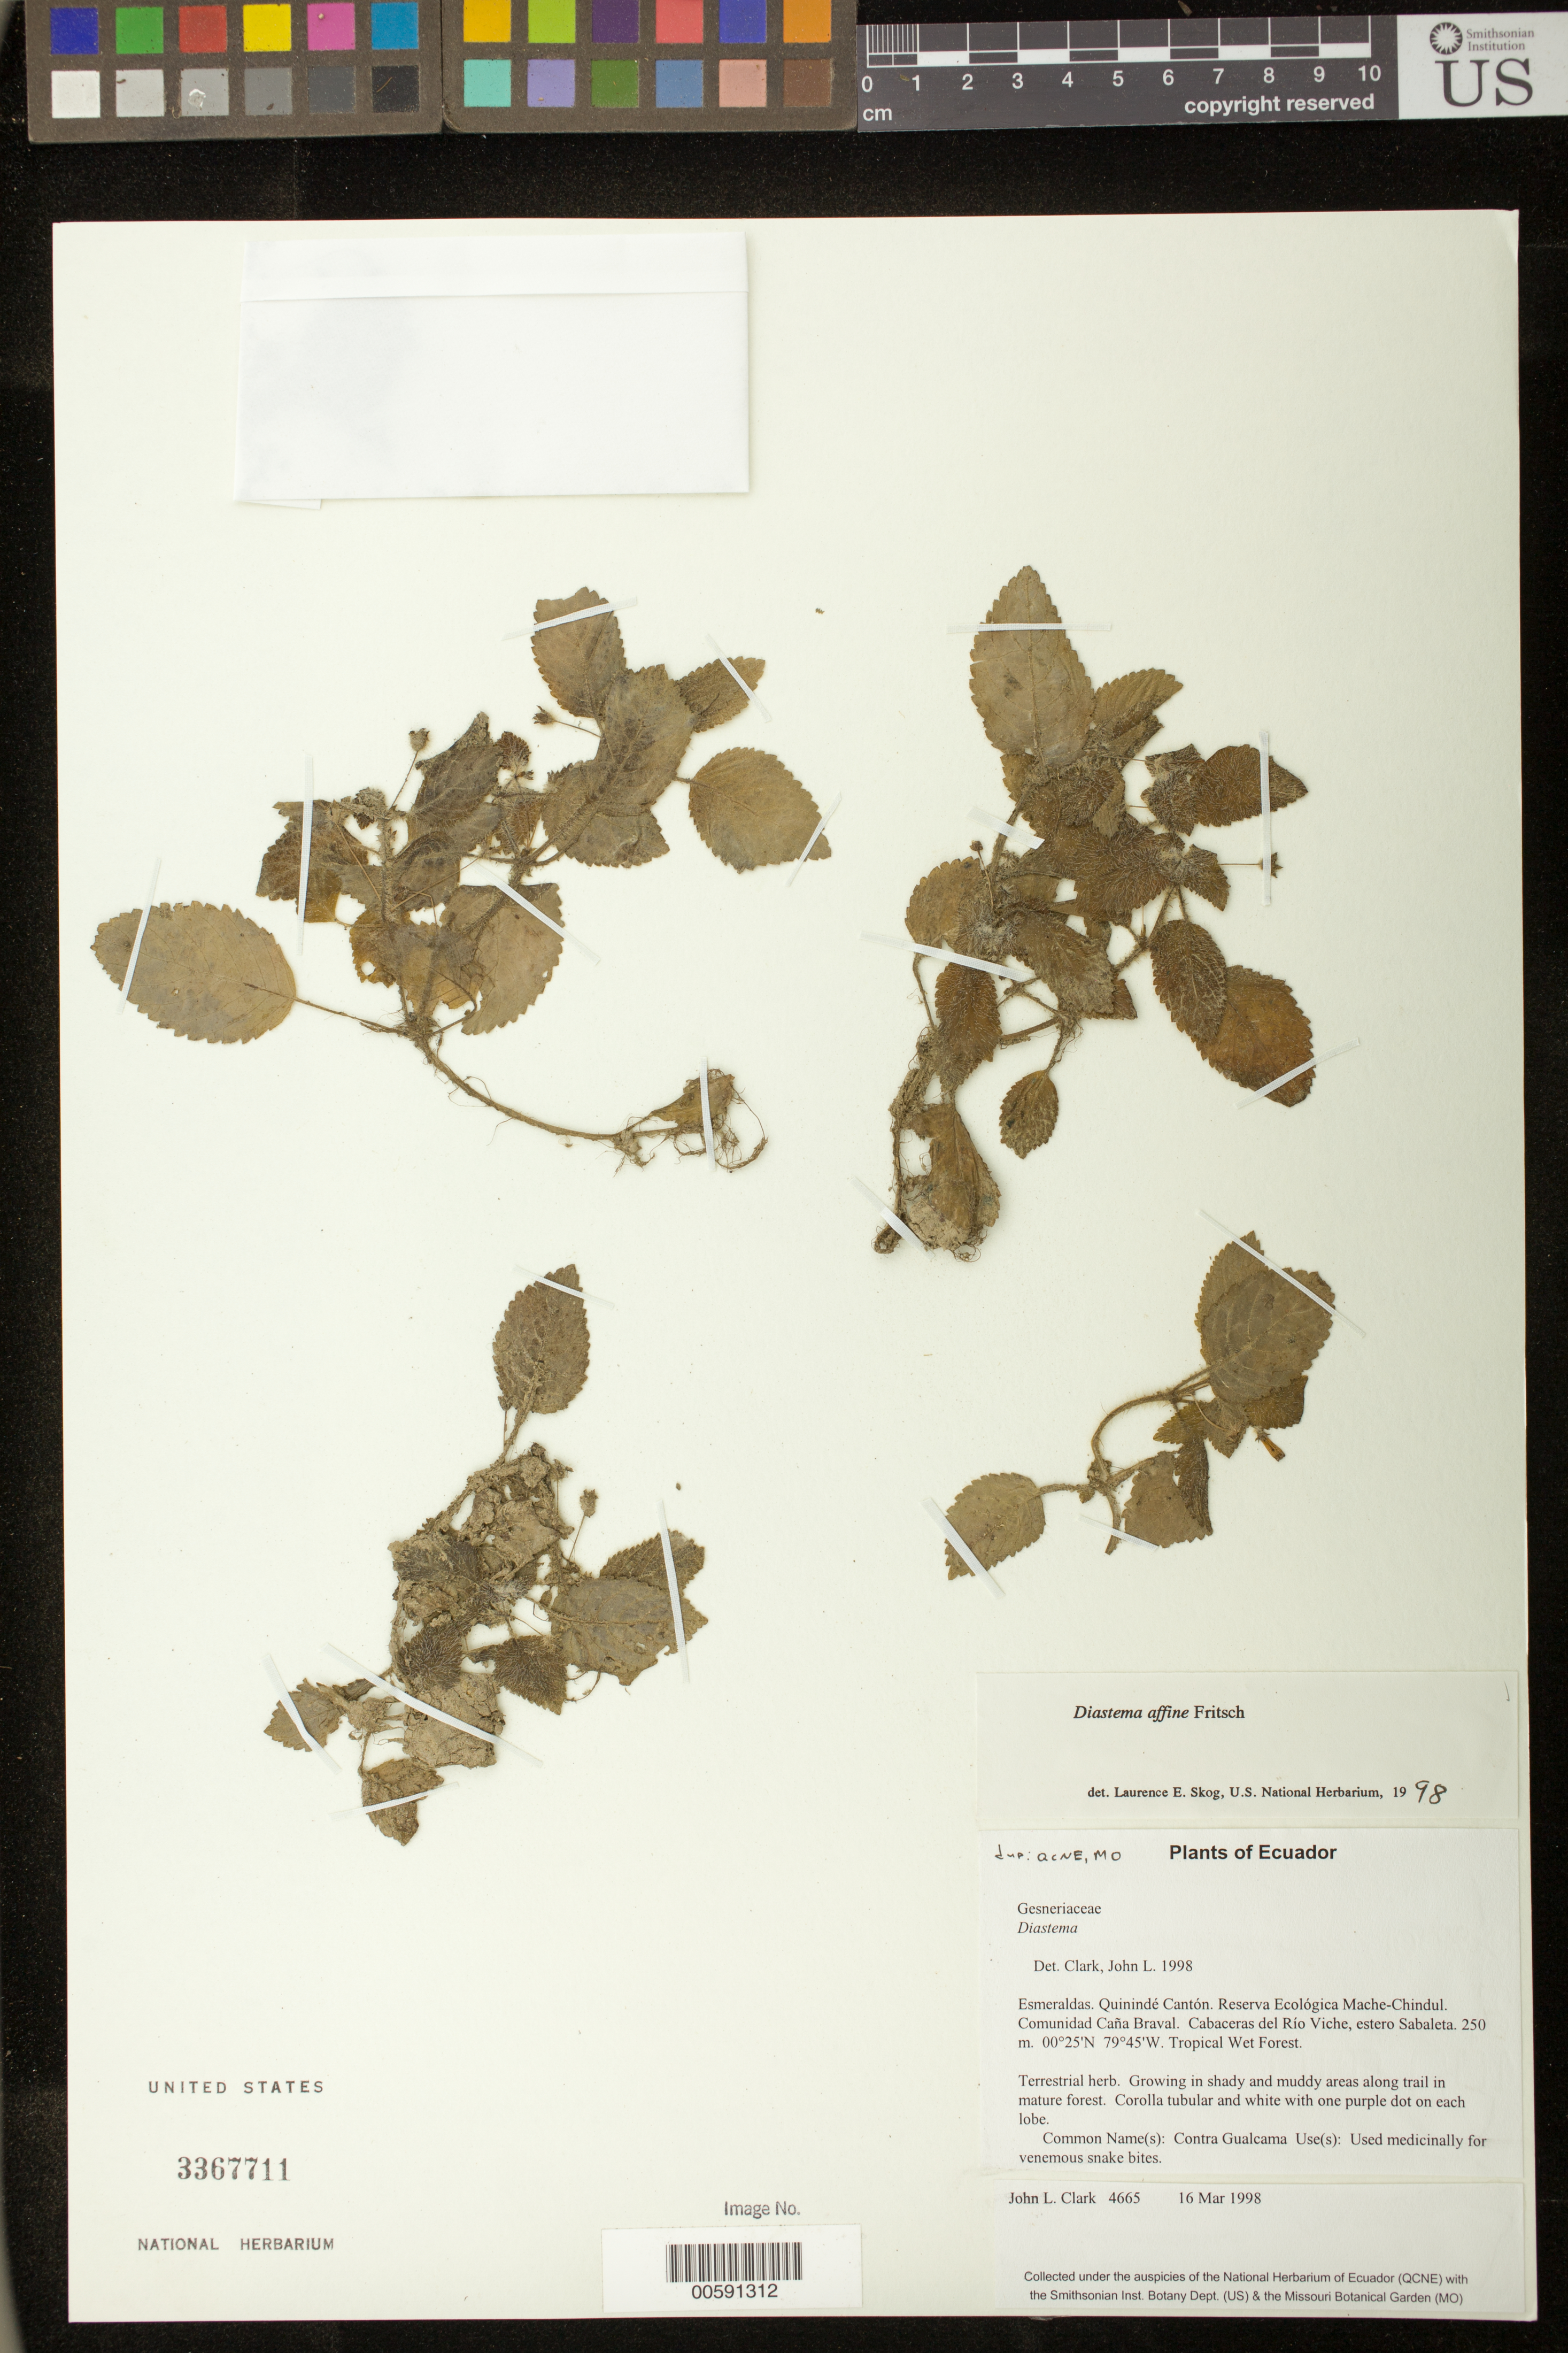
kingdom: Plantae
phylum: Tracheophyta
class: Magnoliopsida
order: Lamiales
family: Gesneriaceae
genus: Diastema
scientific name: Diastema affine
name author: Fritsch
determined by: Skog, Laurence E.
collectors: J. L. Clark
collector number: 4665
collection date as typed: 16 Mar 1998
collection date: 1998-03-16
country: Ecuador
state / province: Esmeraldas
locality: Quinindé Cantón. Reserva Ecológica Mache-Chindul. Comunidad Caña Braval. Cabaceras del Río Viche, estero Sabaleta.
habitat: Tropical Wet Forest.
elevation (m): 250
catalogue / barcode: US 3367711